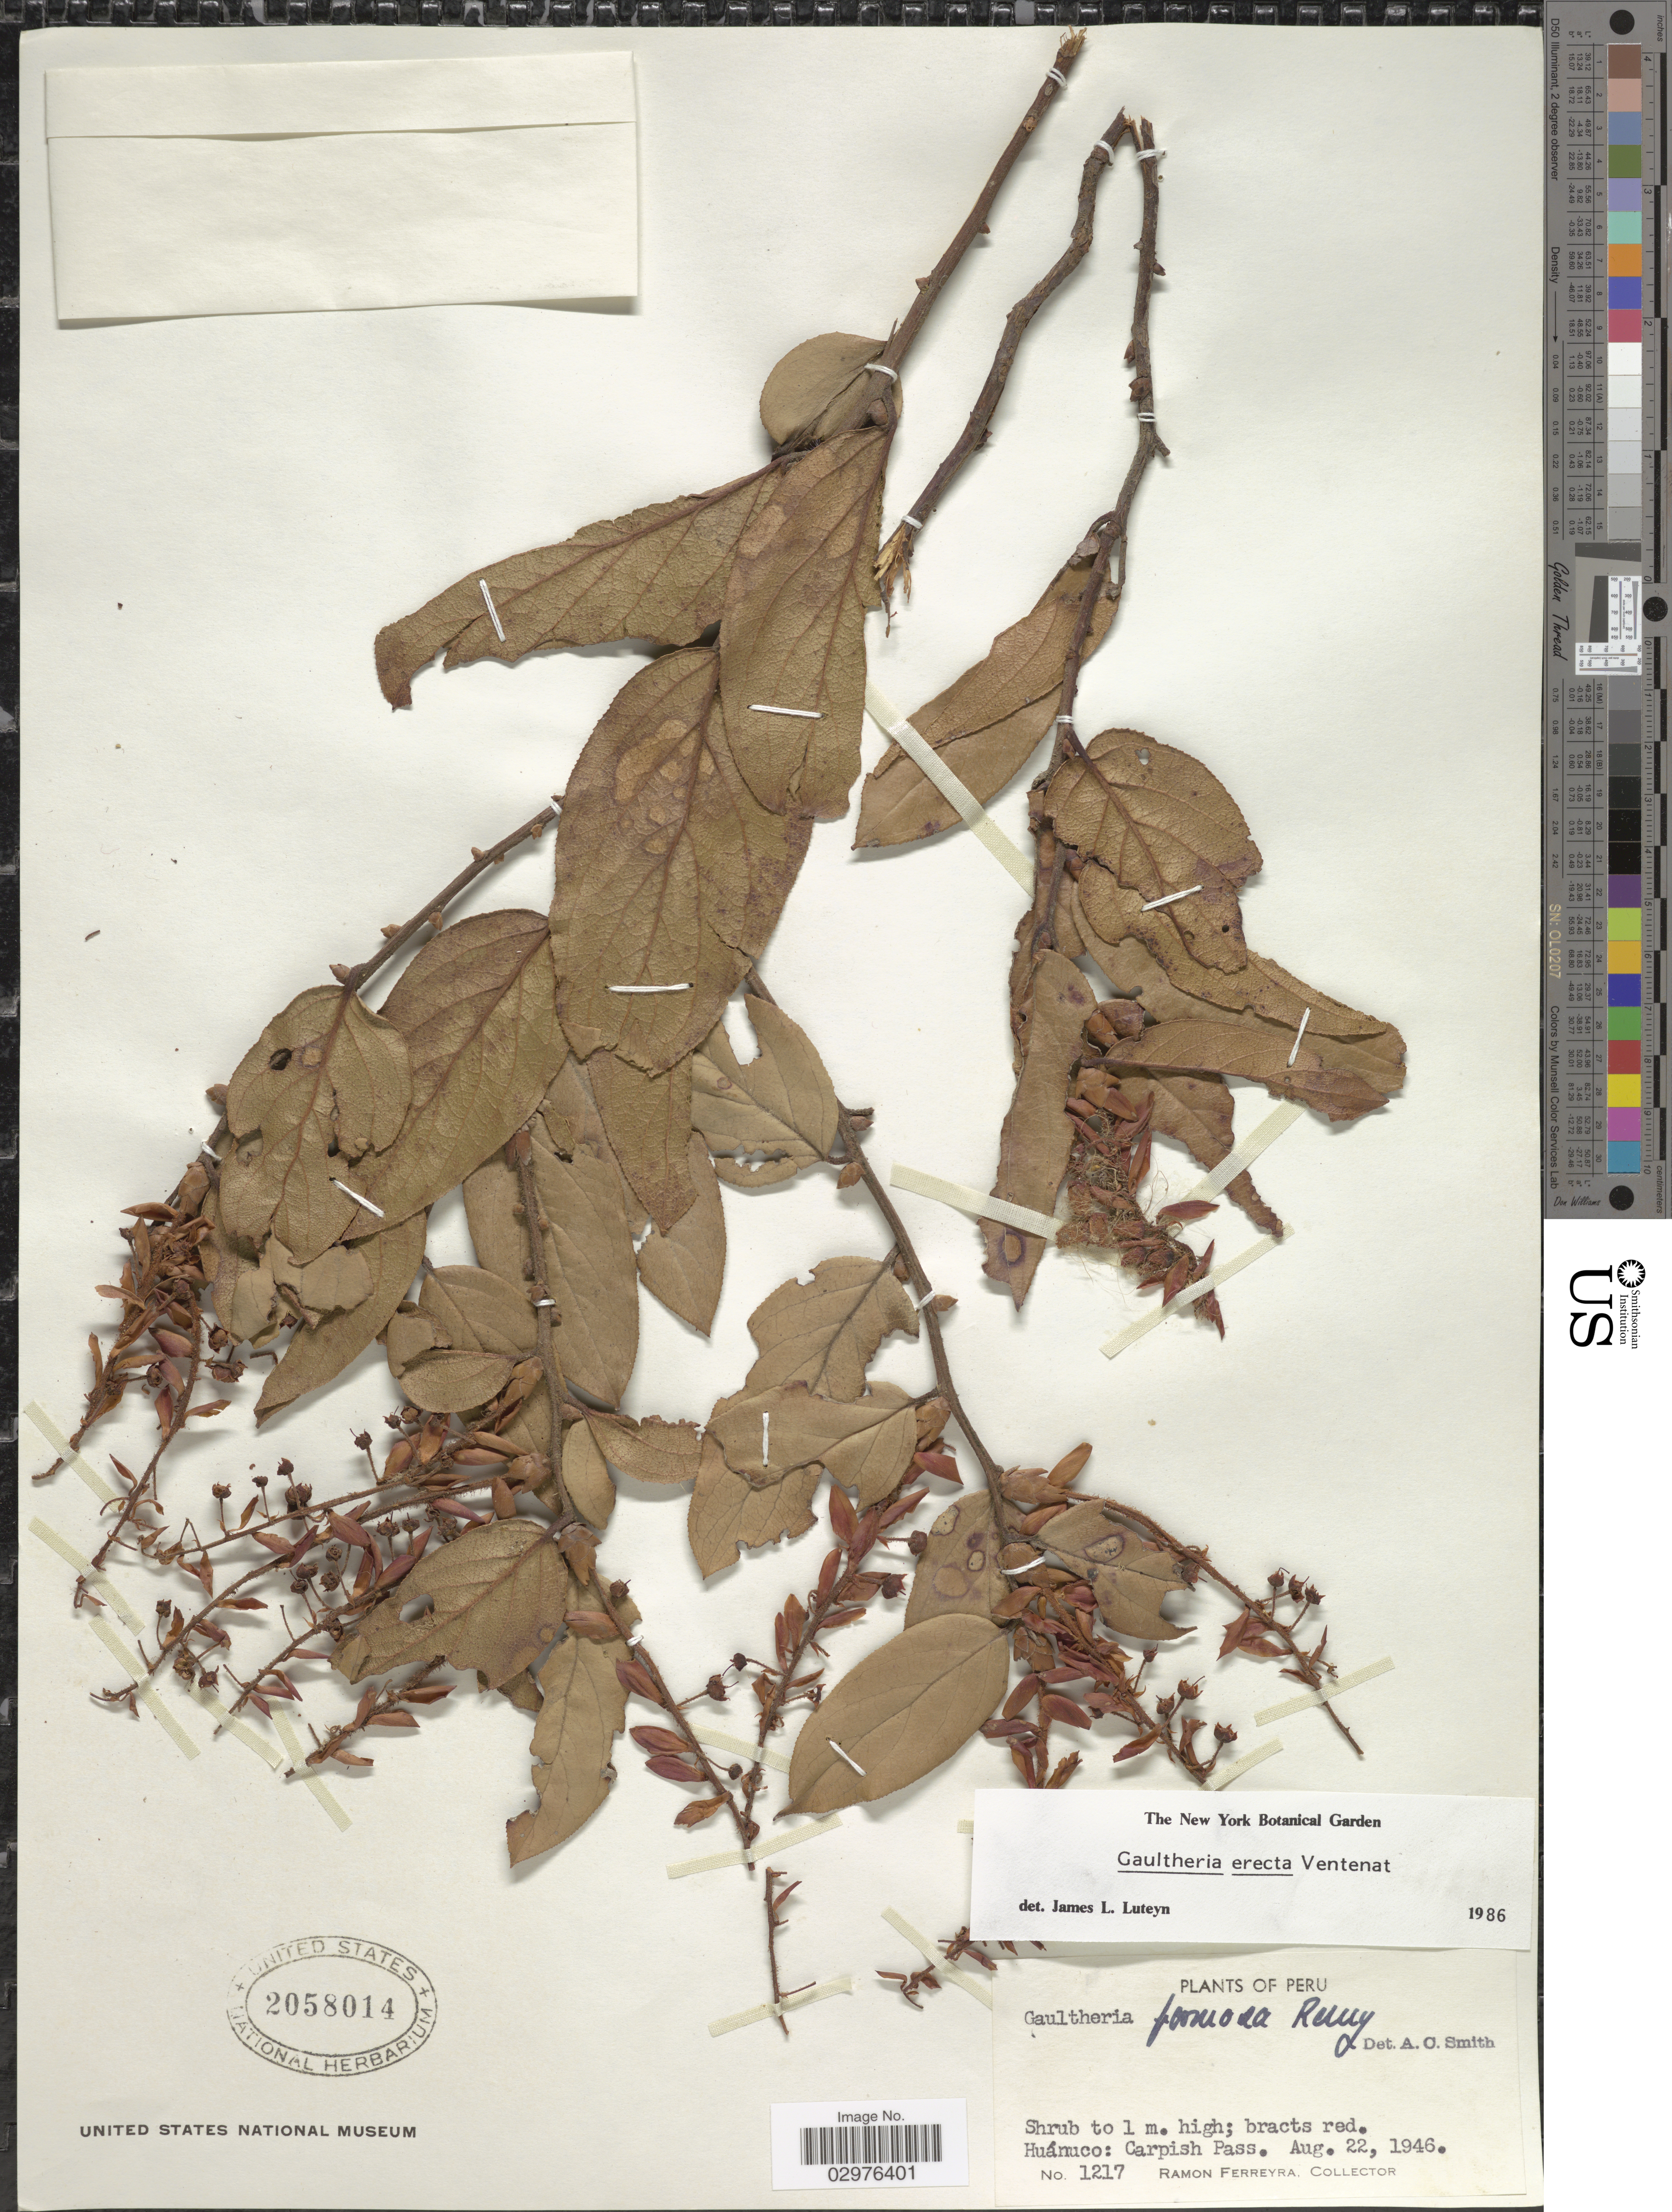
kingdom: Plantae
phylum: Tracheophyta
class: Magnoliopsida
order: Ericales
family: Ericaceae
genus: Gaultheria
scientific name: Gaultheria erecta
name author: Vent.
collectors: R. A. Ferreyra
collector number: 1217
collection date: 1946-08-22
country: Peru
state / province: Huánuco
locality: Carpish Pass.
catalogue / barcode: US 2058014